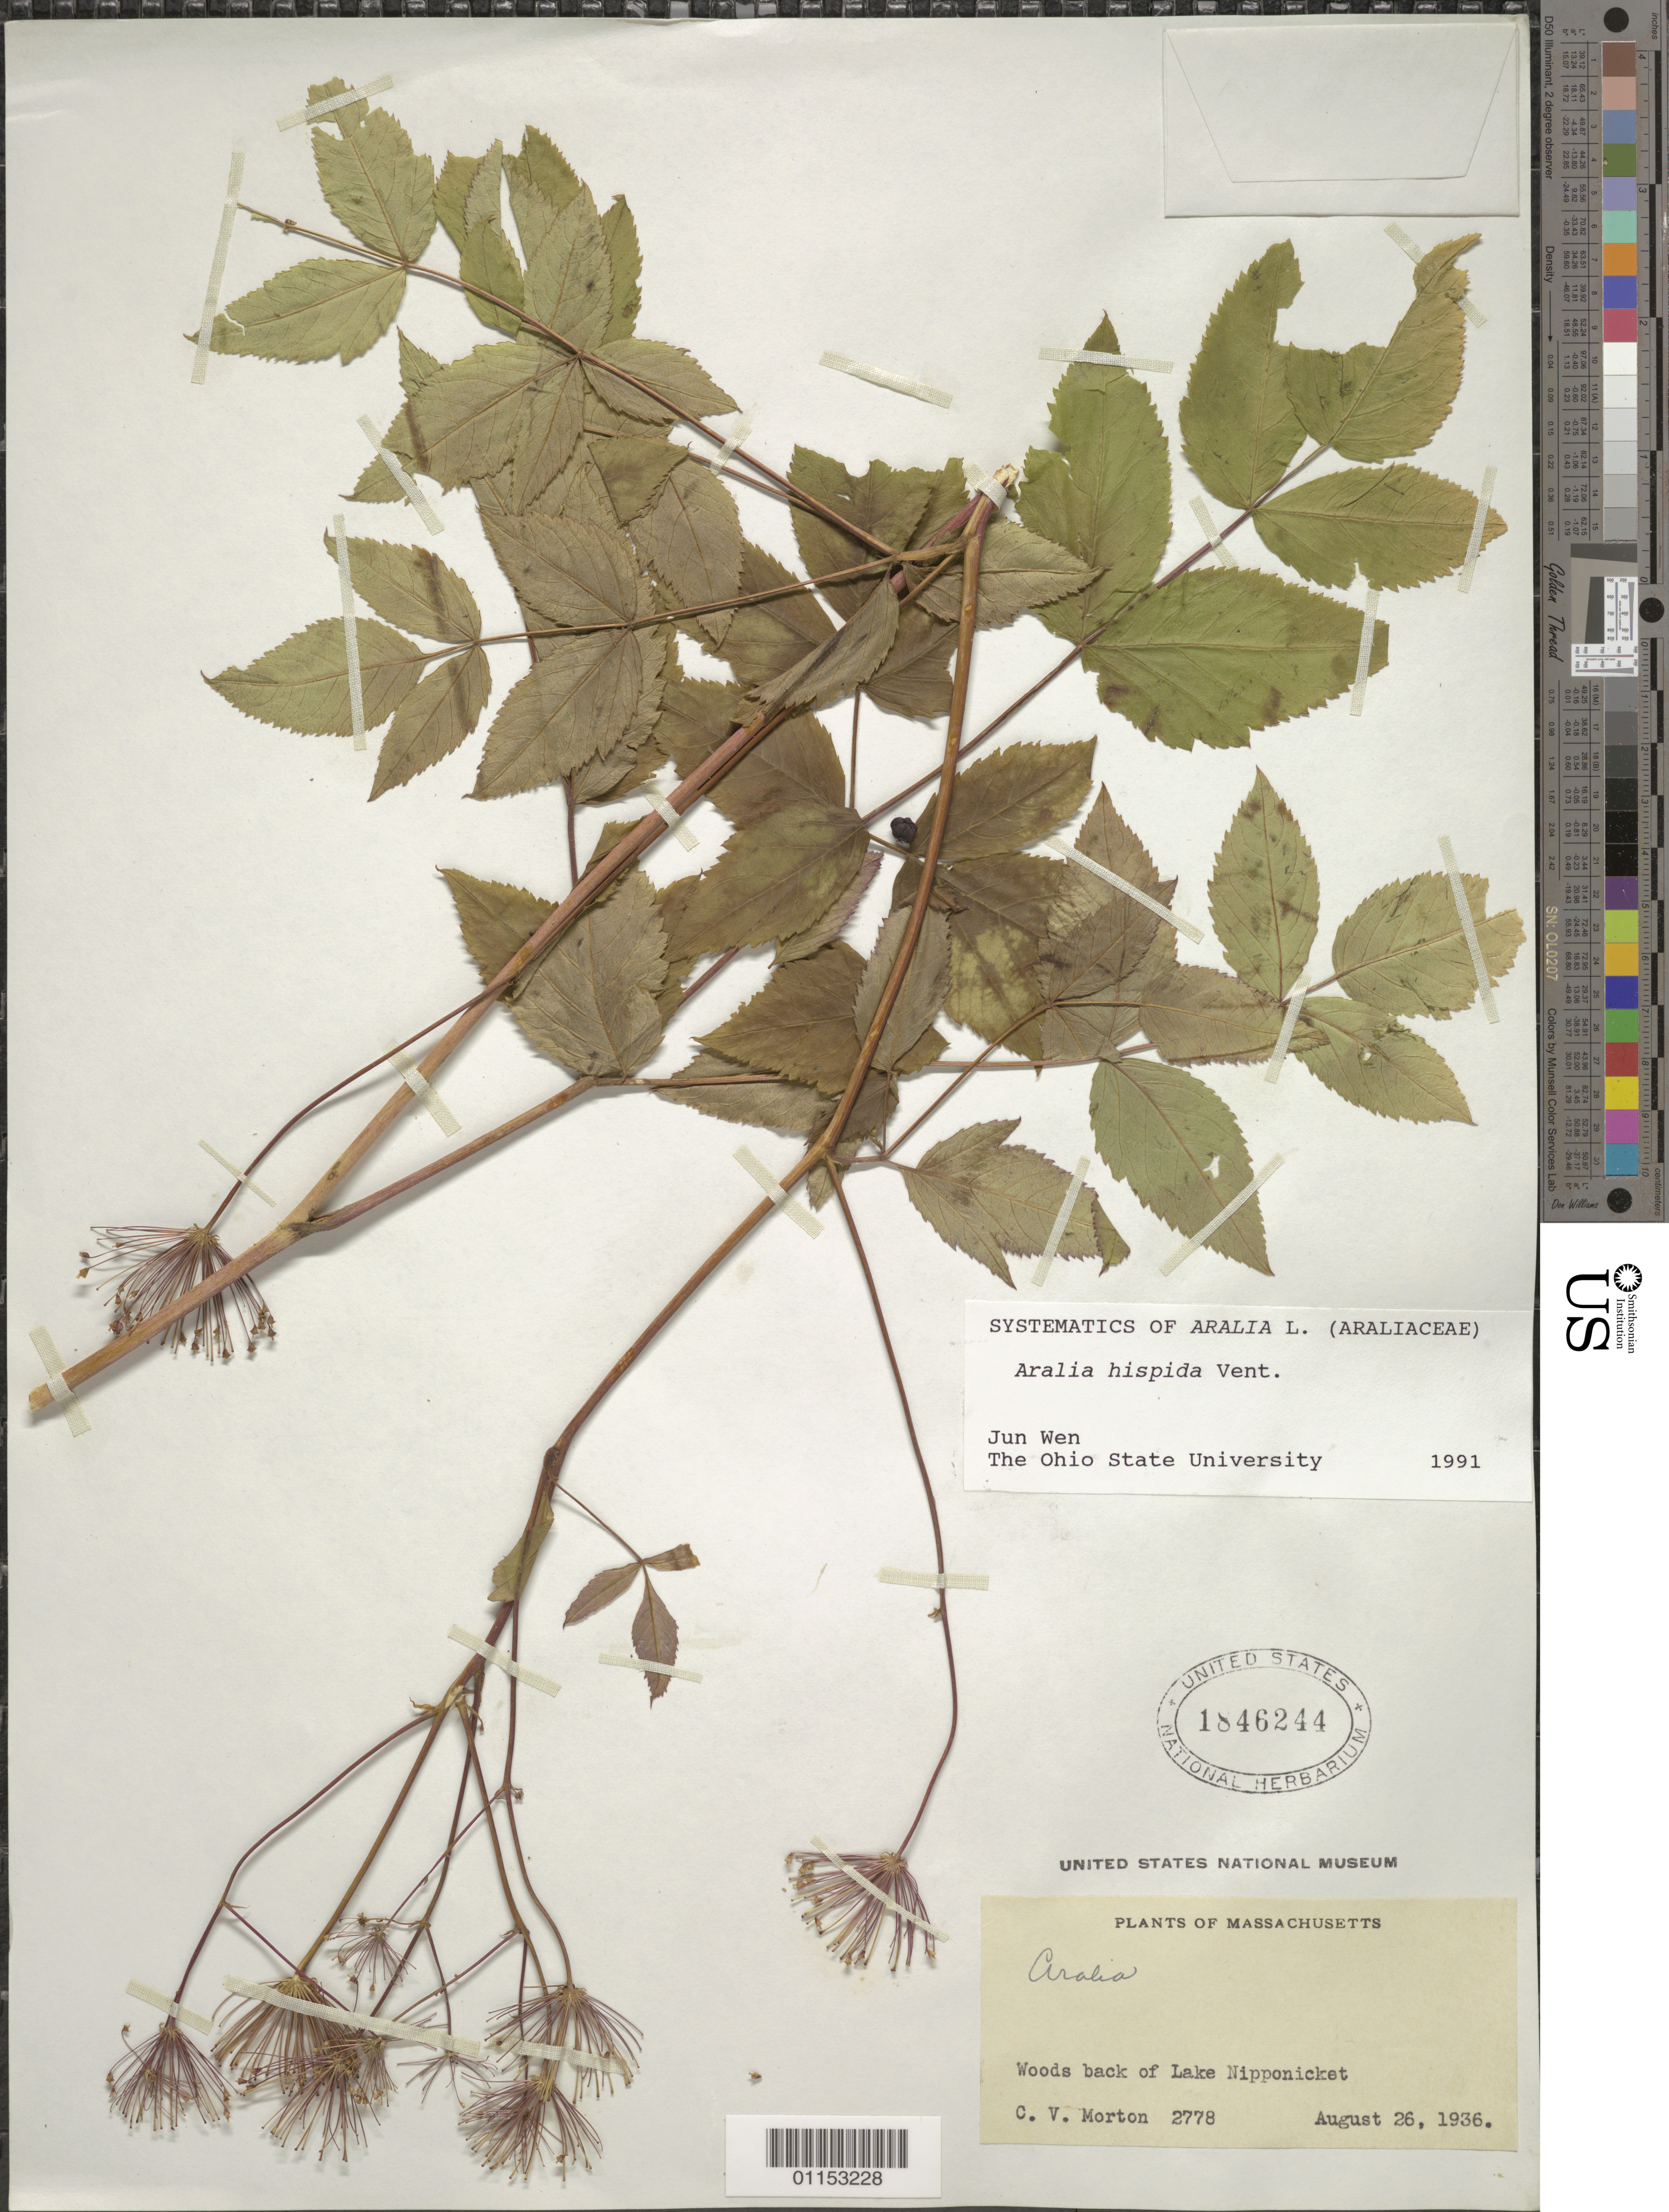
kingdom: Plantae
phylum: Tracheophyta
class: Magnoliopsida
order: Apiales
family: Araliaceae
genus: Aralia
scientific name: Aralia hispida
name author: Vent.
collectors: C. V. Morton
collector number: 2778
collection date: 1936-08-26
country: United States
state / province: Massachusetts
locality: Lake Nipponicket.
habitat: Woods back.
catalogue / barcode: US 1846244